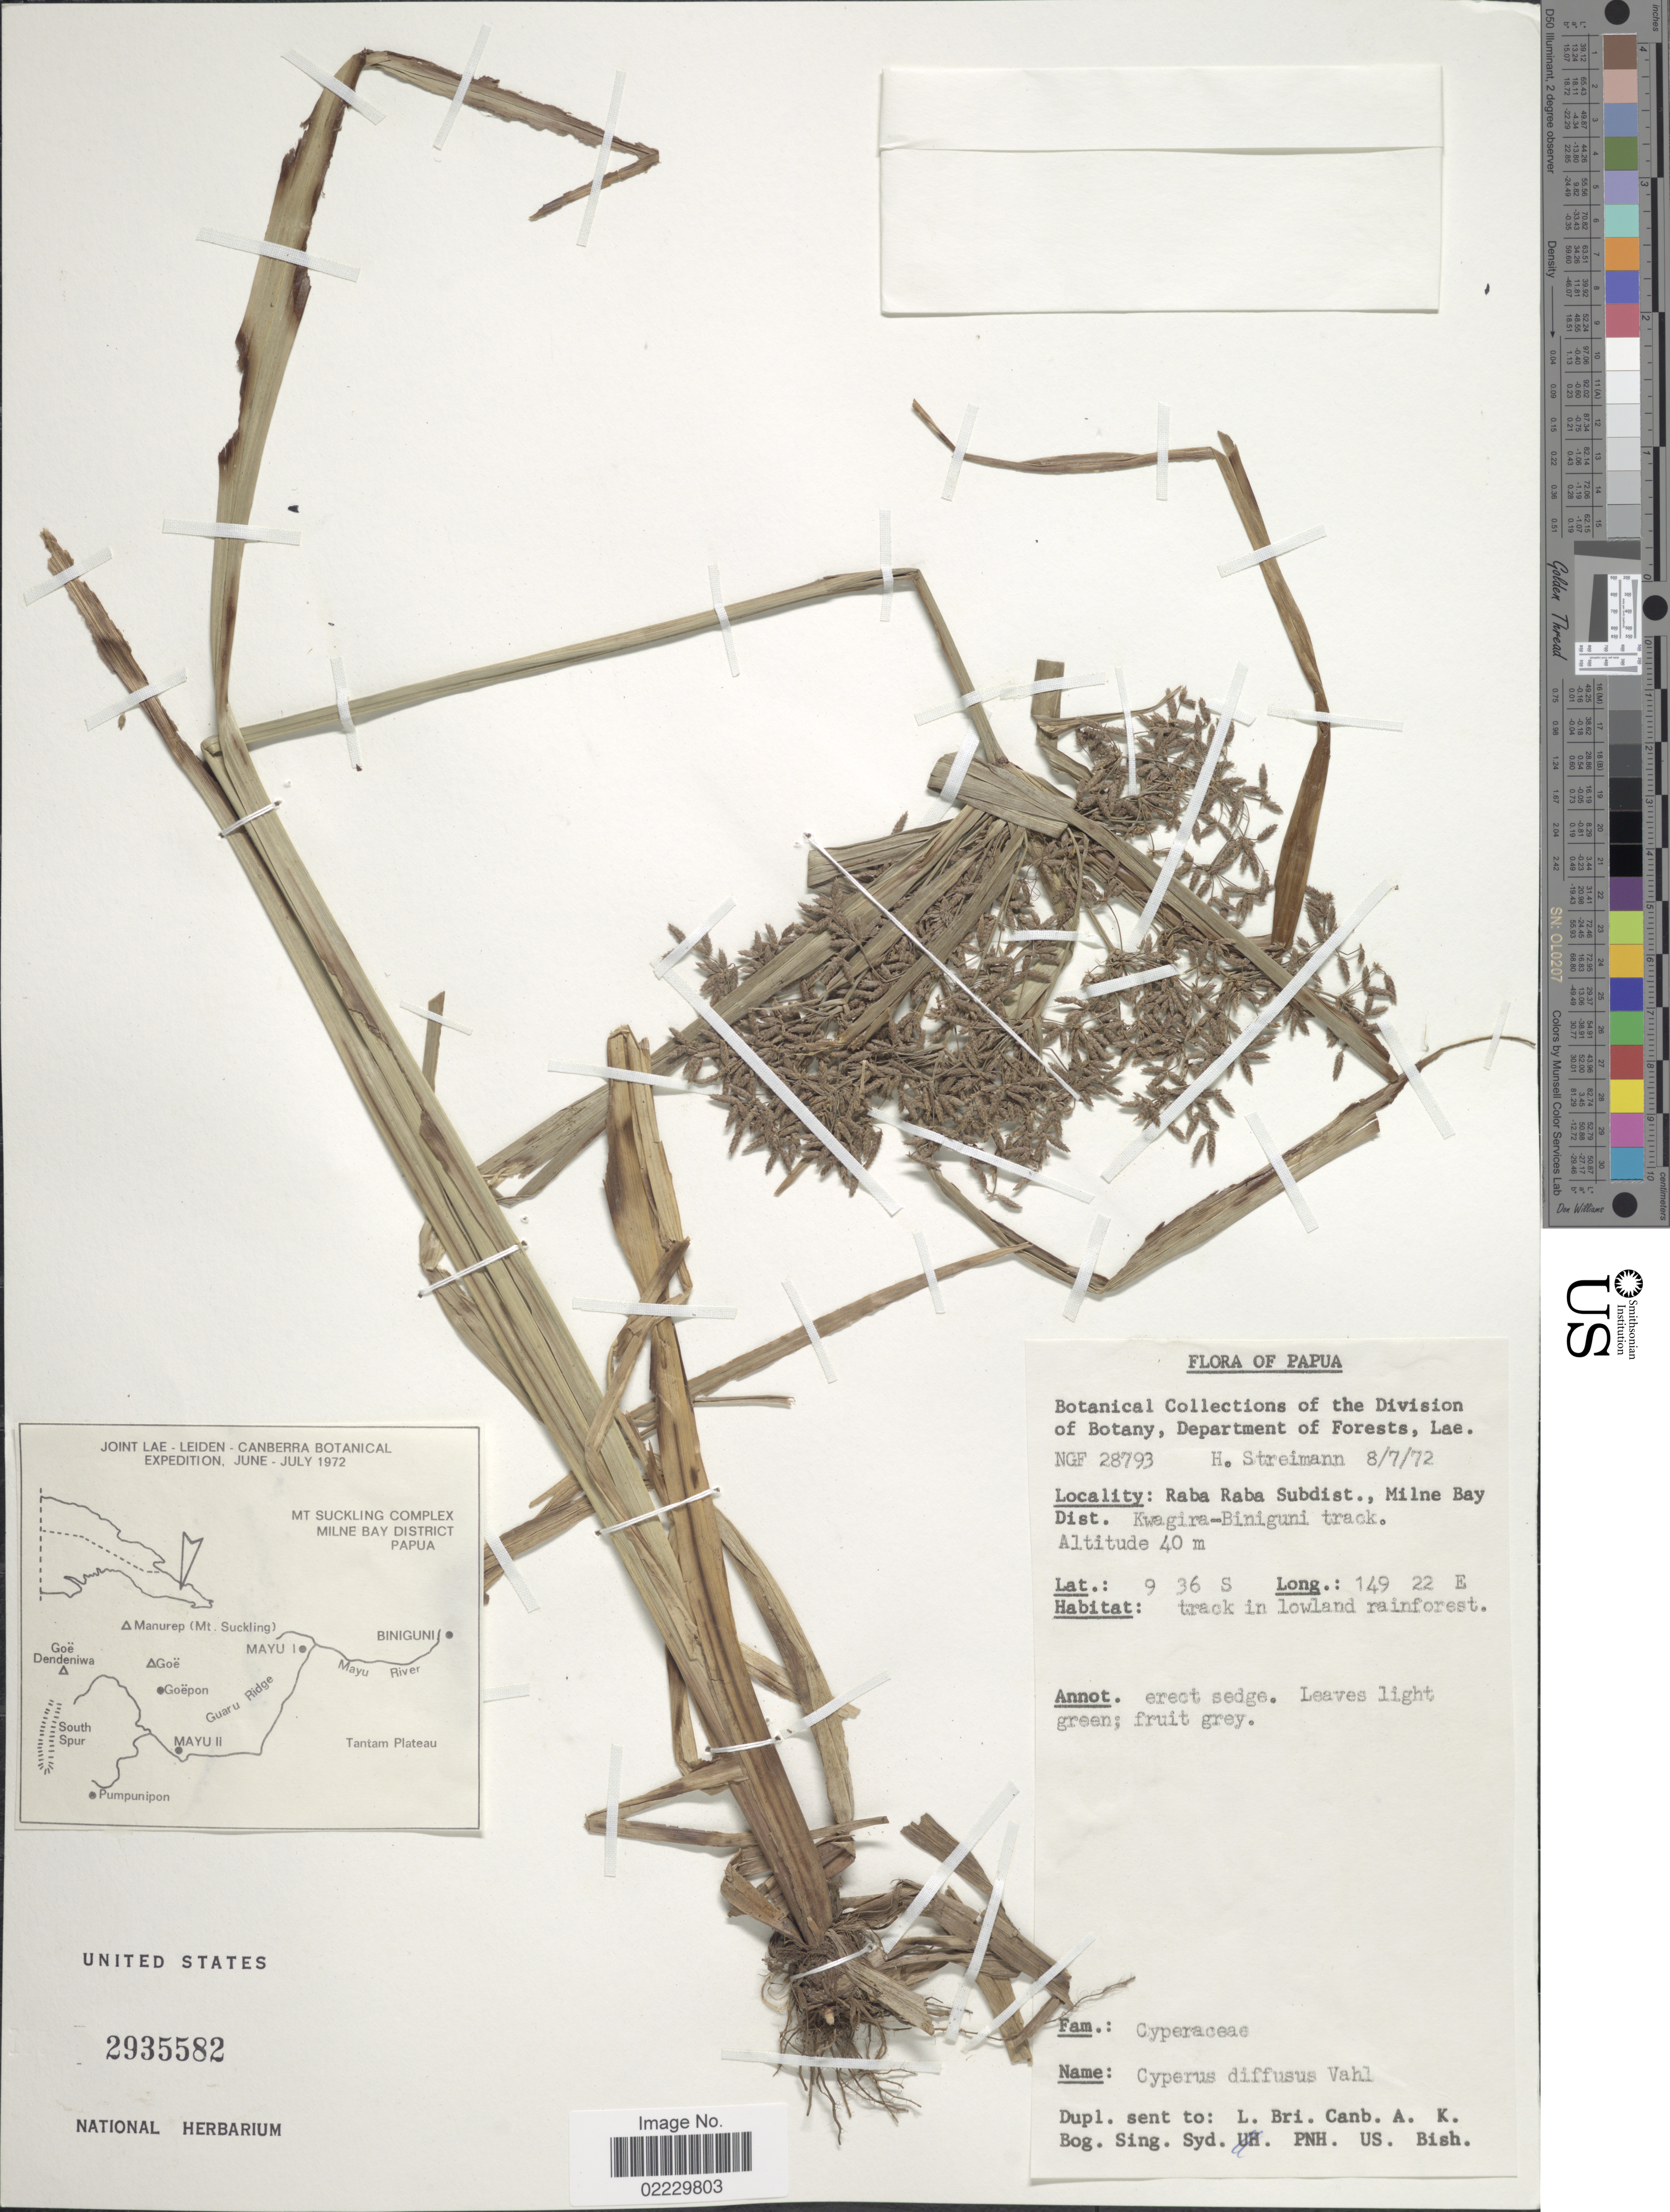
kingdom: Plantae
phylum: Tracheophyta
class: Liliopsida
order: Poales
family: Cyperaceae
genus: Cyperus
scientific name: Cyperus diffusus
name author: Vahl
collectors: H. Streimann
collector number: NGF28793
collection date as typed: Transcribed d/m/y: 8/7/72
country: Papua New Guinea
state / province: Milne Bay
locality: Papua. Raba Raba Subdist., Milne Bay Dist. Kwagira- Biniguni track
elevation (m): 40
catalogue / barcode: US 2935582